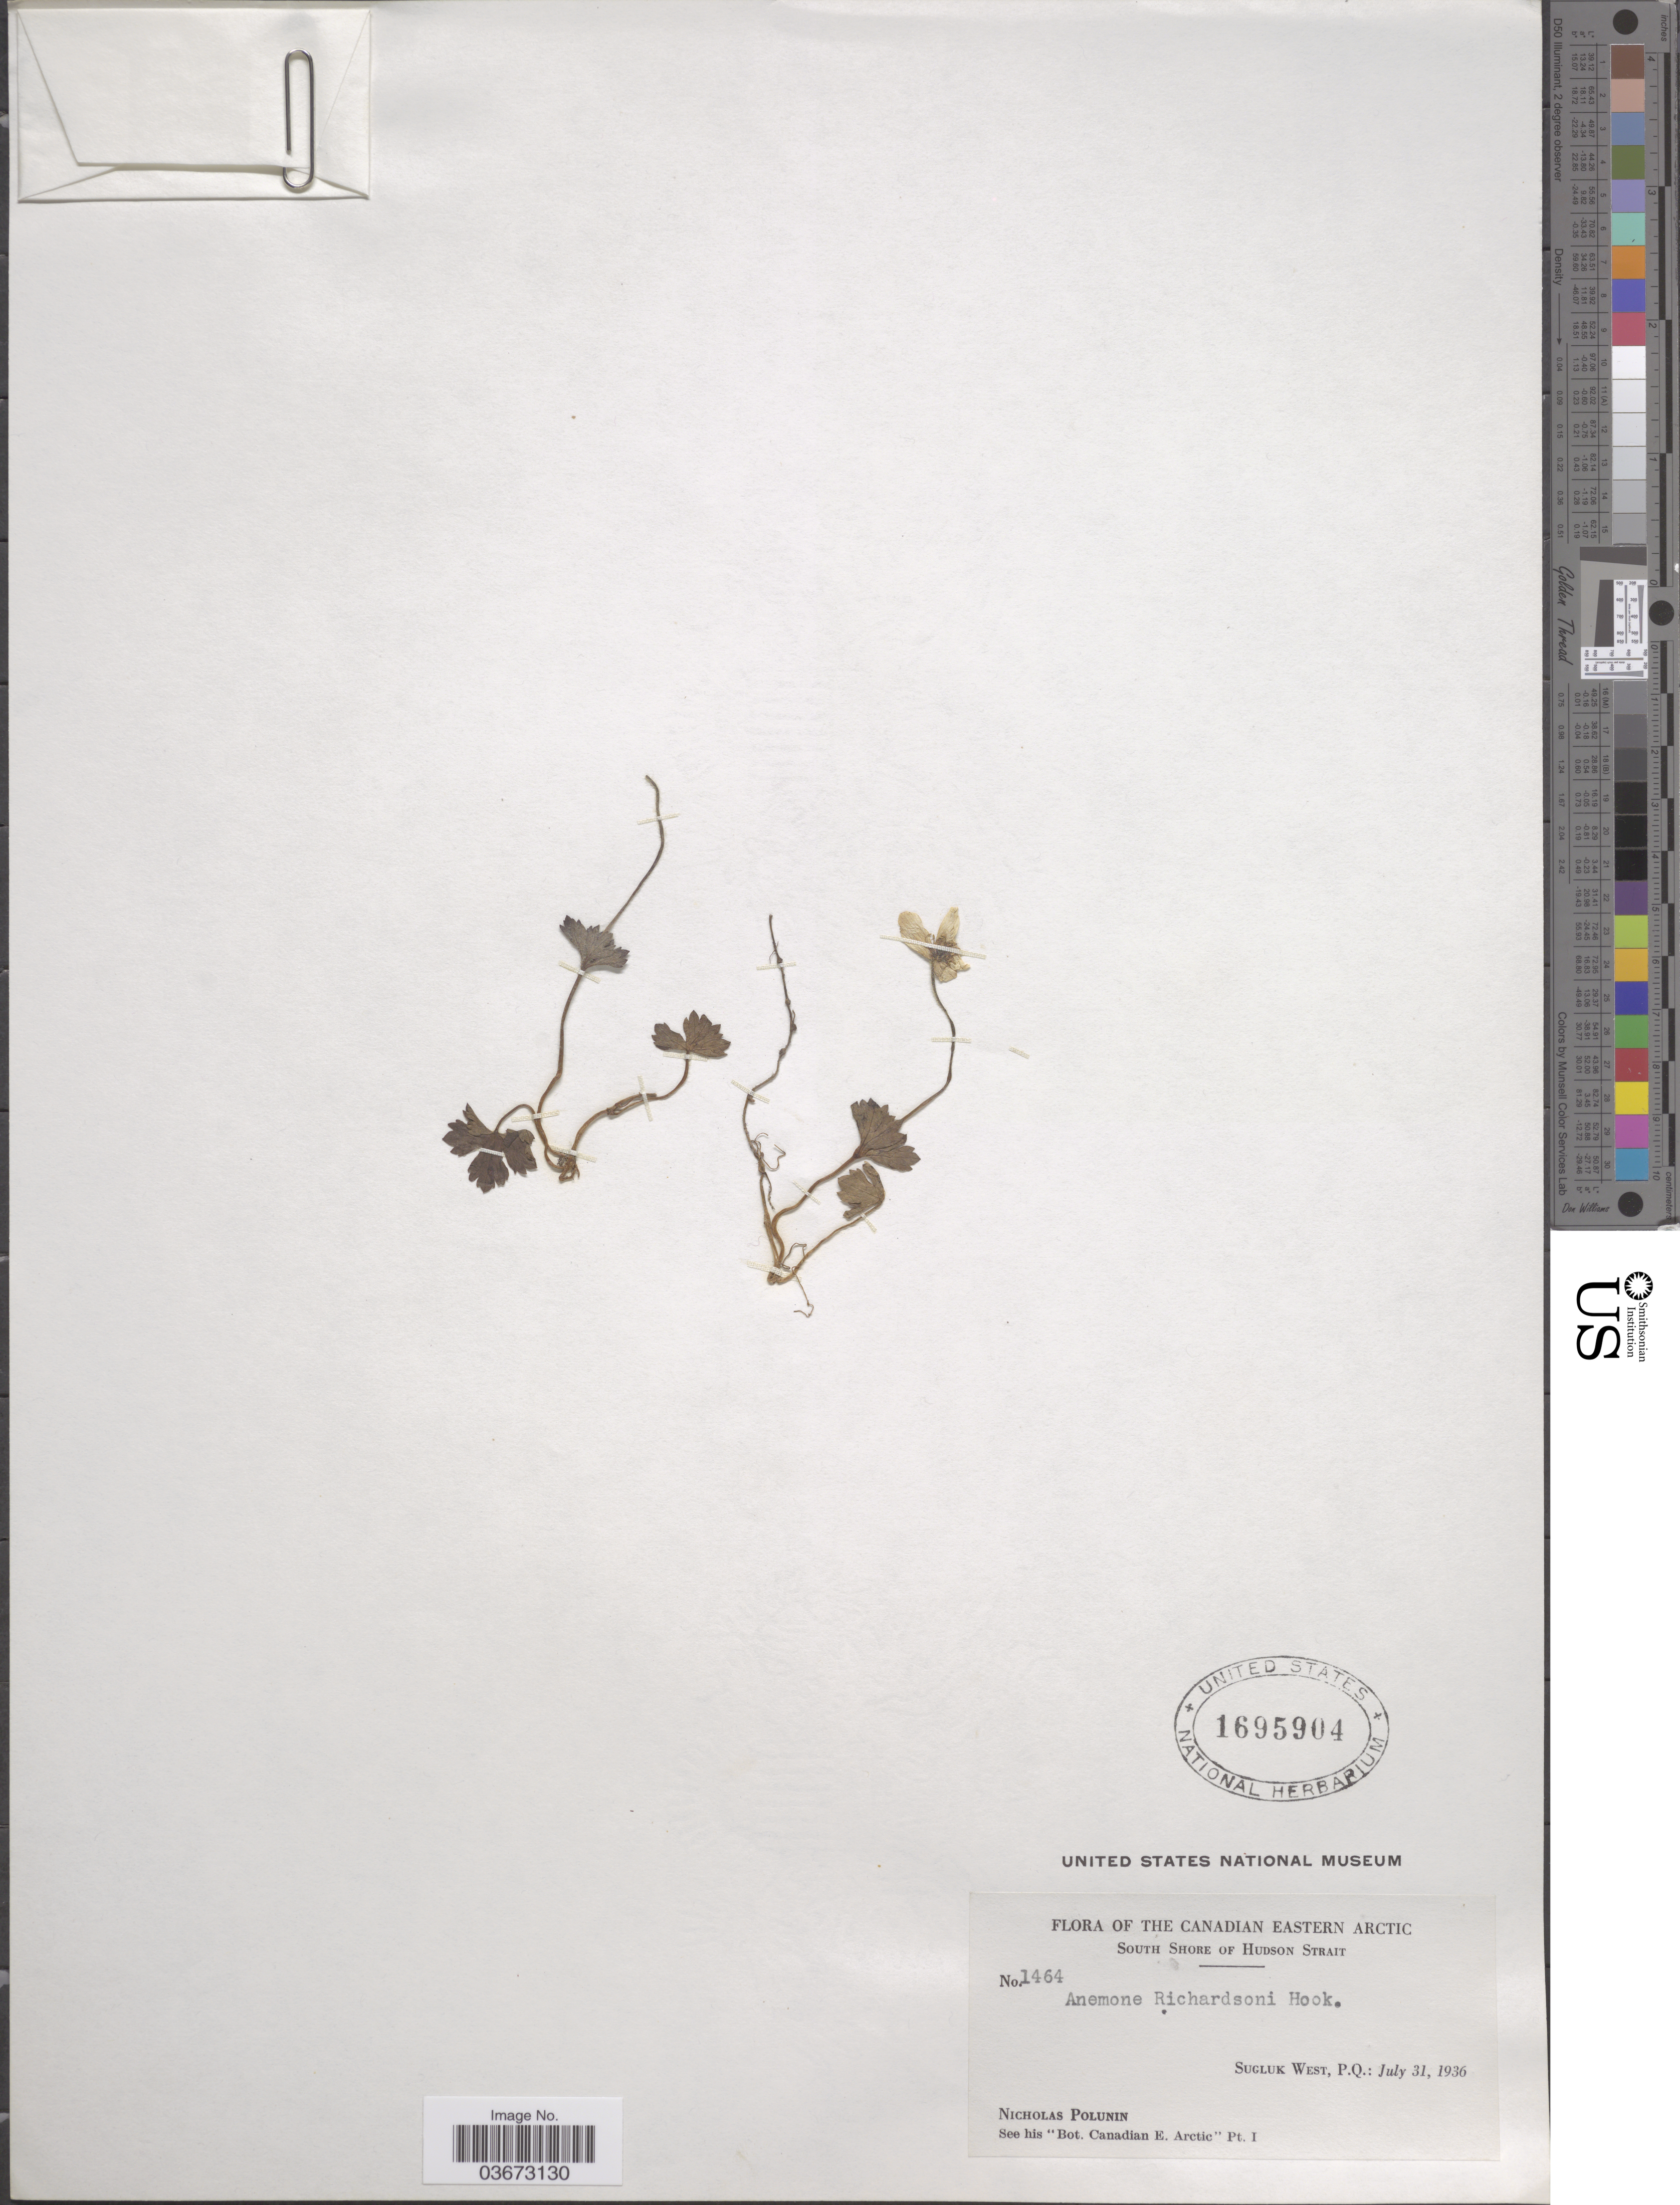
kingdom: Plantae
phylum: Tracheophyta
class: Magnoliopsida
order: Ranunculales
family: Ranunculaceae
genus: Anemone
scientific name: Anemone richardsonii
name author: Hook.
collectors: N. V. Polunin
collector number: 1464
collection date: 1936-07-31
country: Canada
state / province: Quebec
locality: The Canadian Eastern Arctic. South Shore of Hudson Strait. Sugluk West, P.Q.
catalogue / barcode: US 1695904